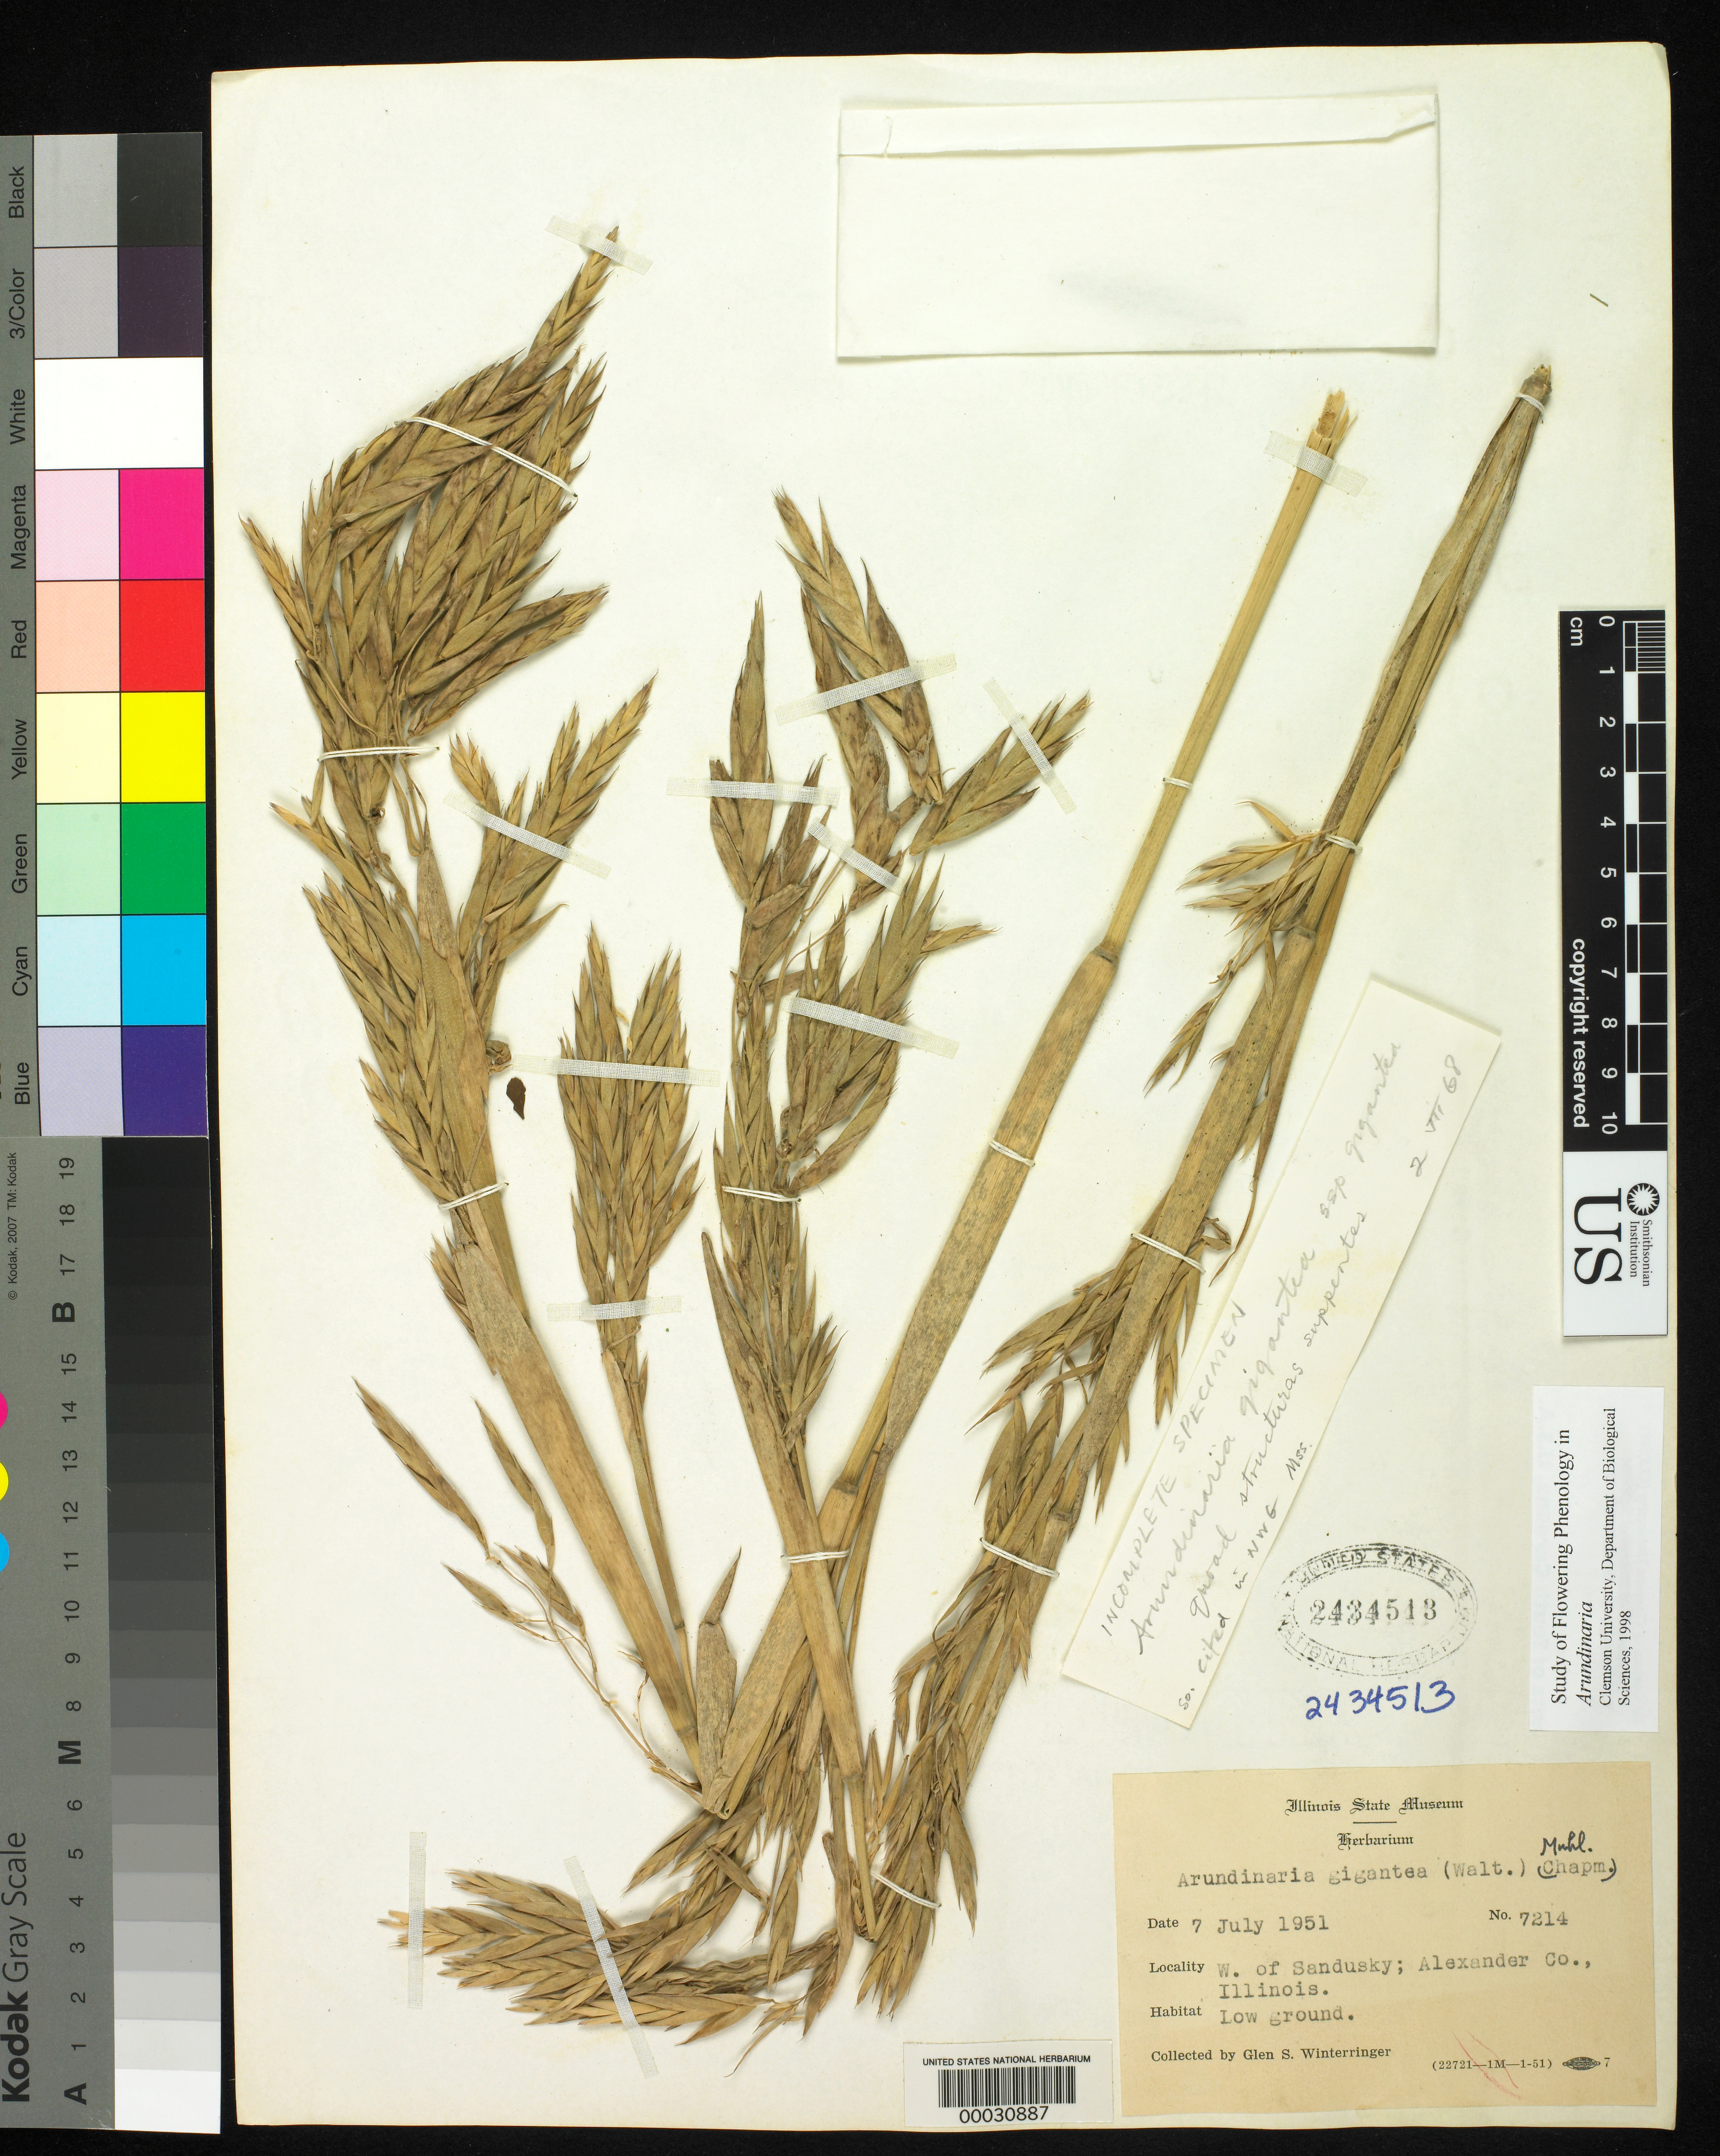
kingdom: Plantae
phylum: Tracheophyta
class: Liliopsida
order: Poales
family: Poaceae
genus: Arundinaria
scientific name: Arundinaria gigantea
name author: (Walter) Muhl.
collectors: G. Winterringer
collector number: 7214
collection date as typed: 07 Jul 1951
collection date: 1951-07-07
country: United States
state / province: Illinois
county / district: Alexander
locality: Sandusky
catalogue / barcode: US 2434513